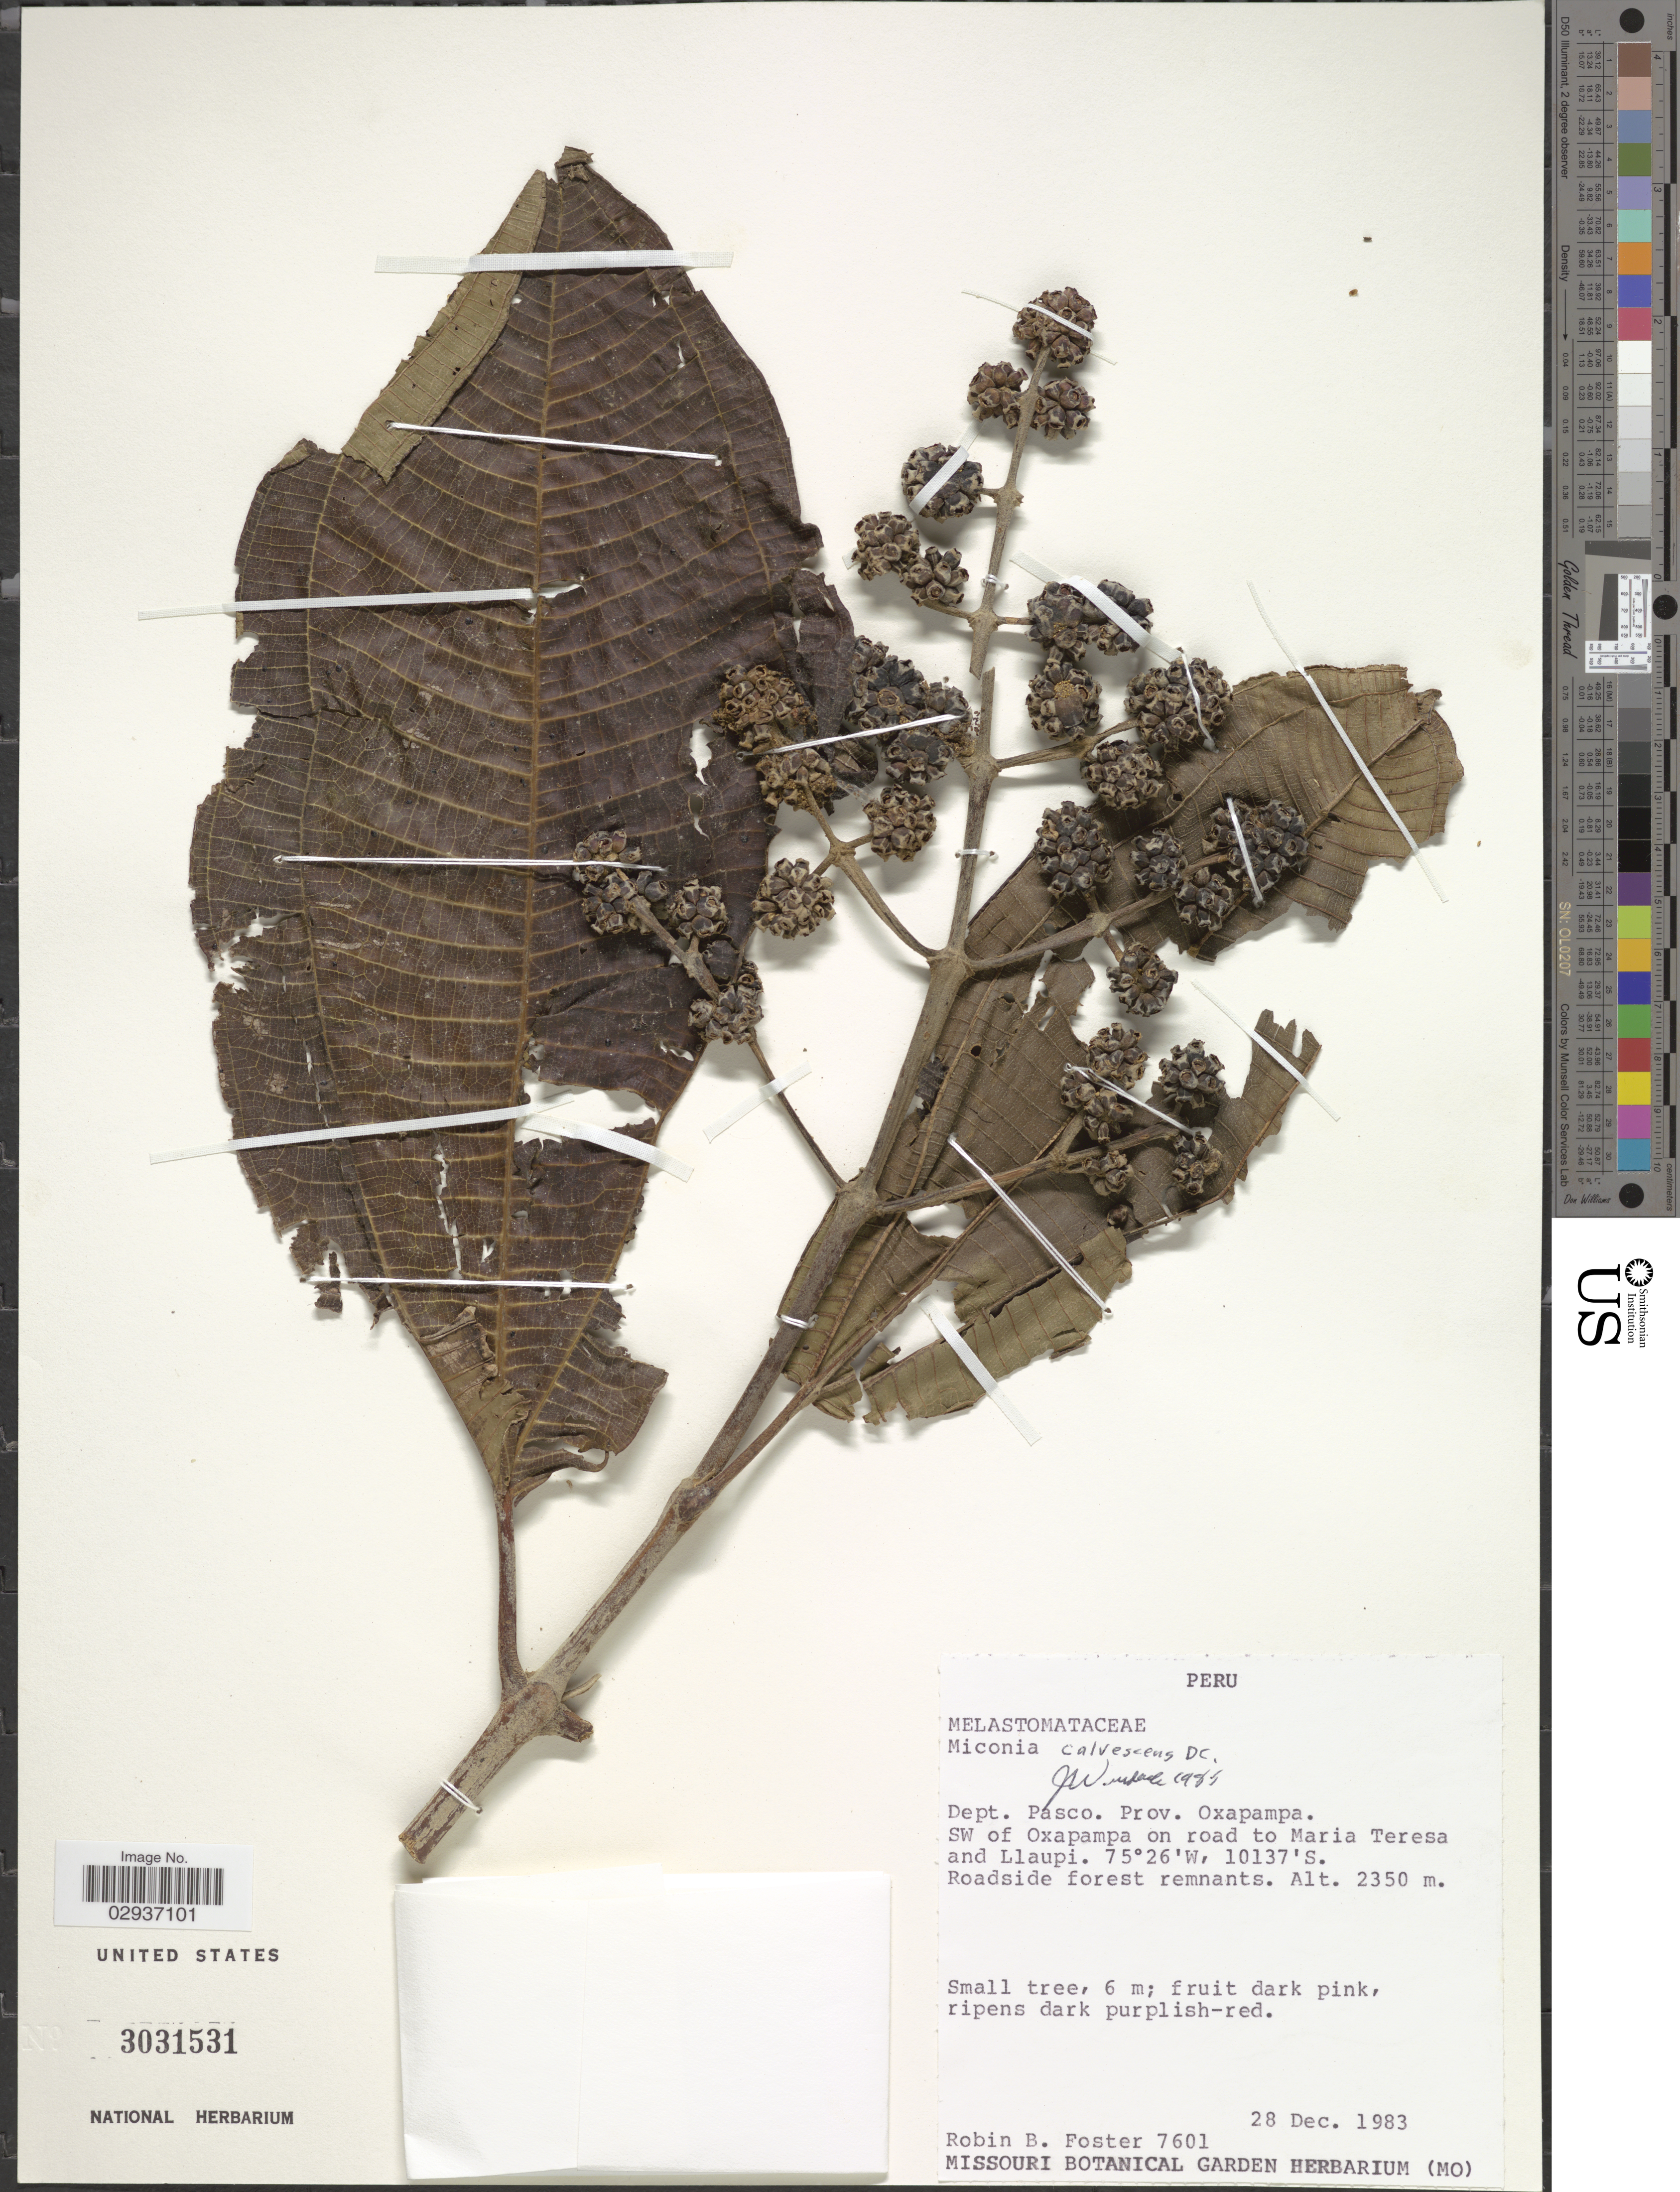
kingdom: Plantae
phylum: Tracheophyta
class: Magnoliopsida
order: Myrtales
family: Melastomataceae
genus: Miconia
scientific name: Miconia calvescens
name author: DC.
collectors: R. B. Foster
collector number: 7601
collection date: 1983-12-28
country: Peru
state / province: Pasco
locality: Dept. Pasco. Prov. Oxapampa. SW of Oxapampa on road to Maria Teresa and Llaupi.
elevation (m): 2350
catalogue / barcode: US 3031531